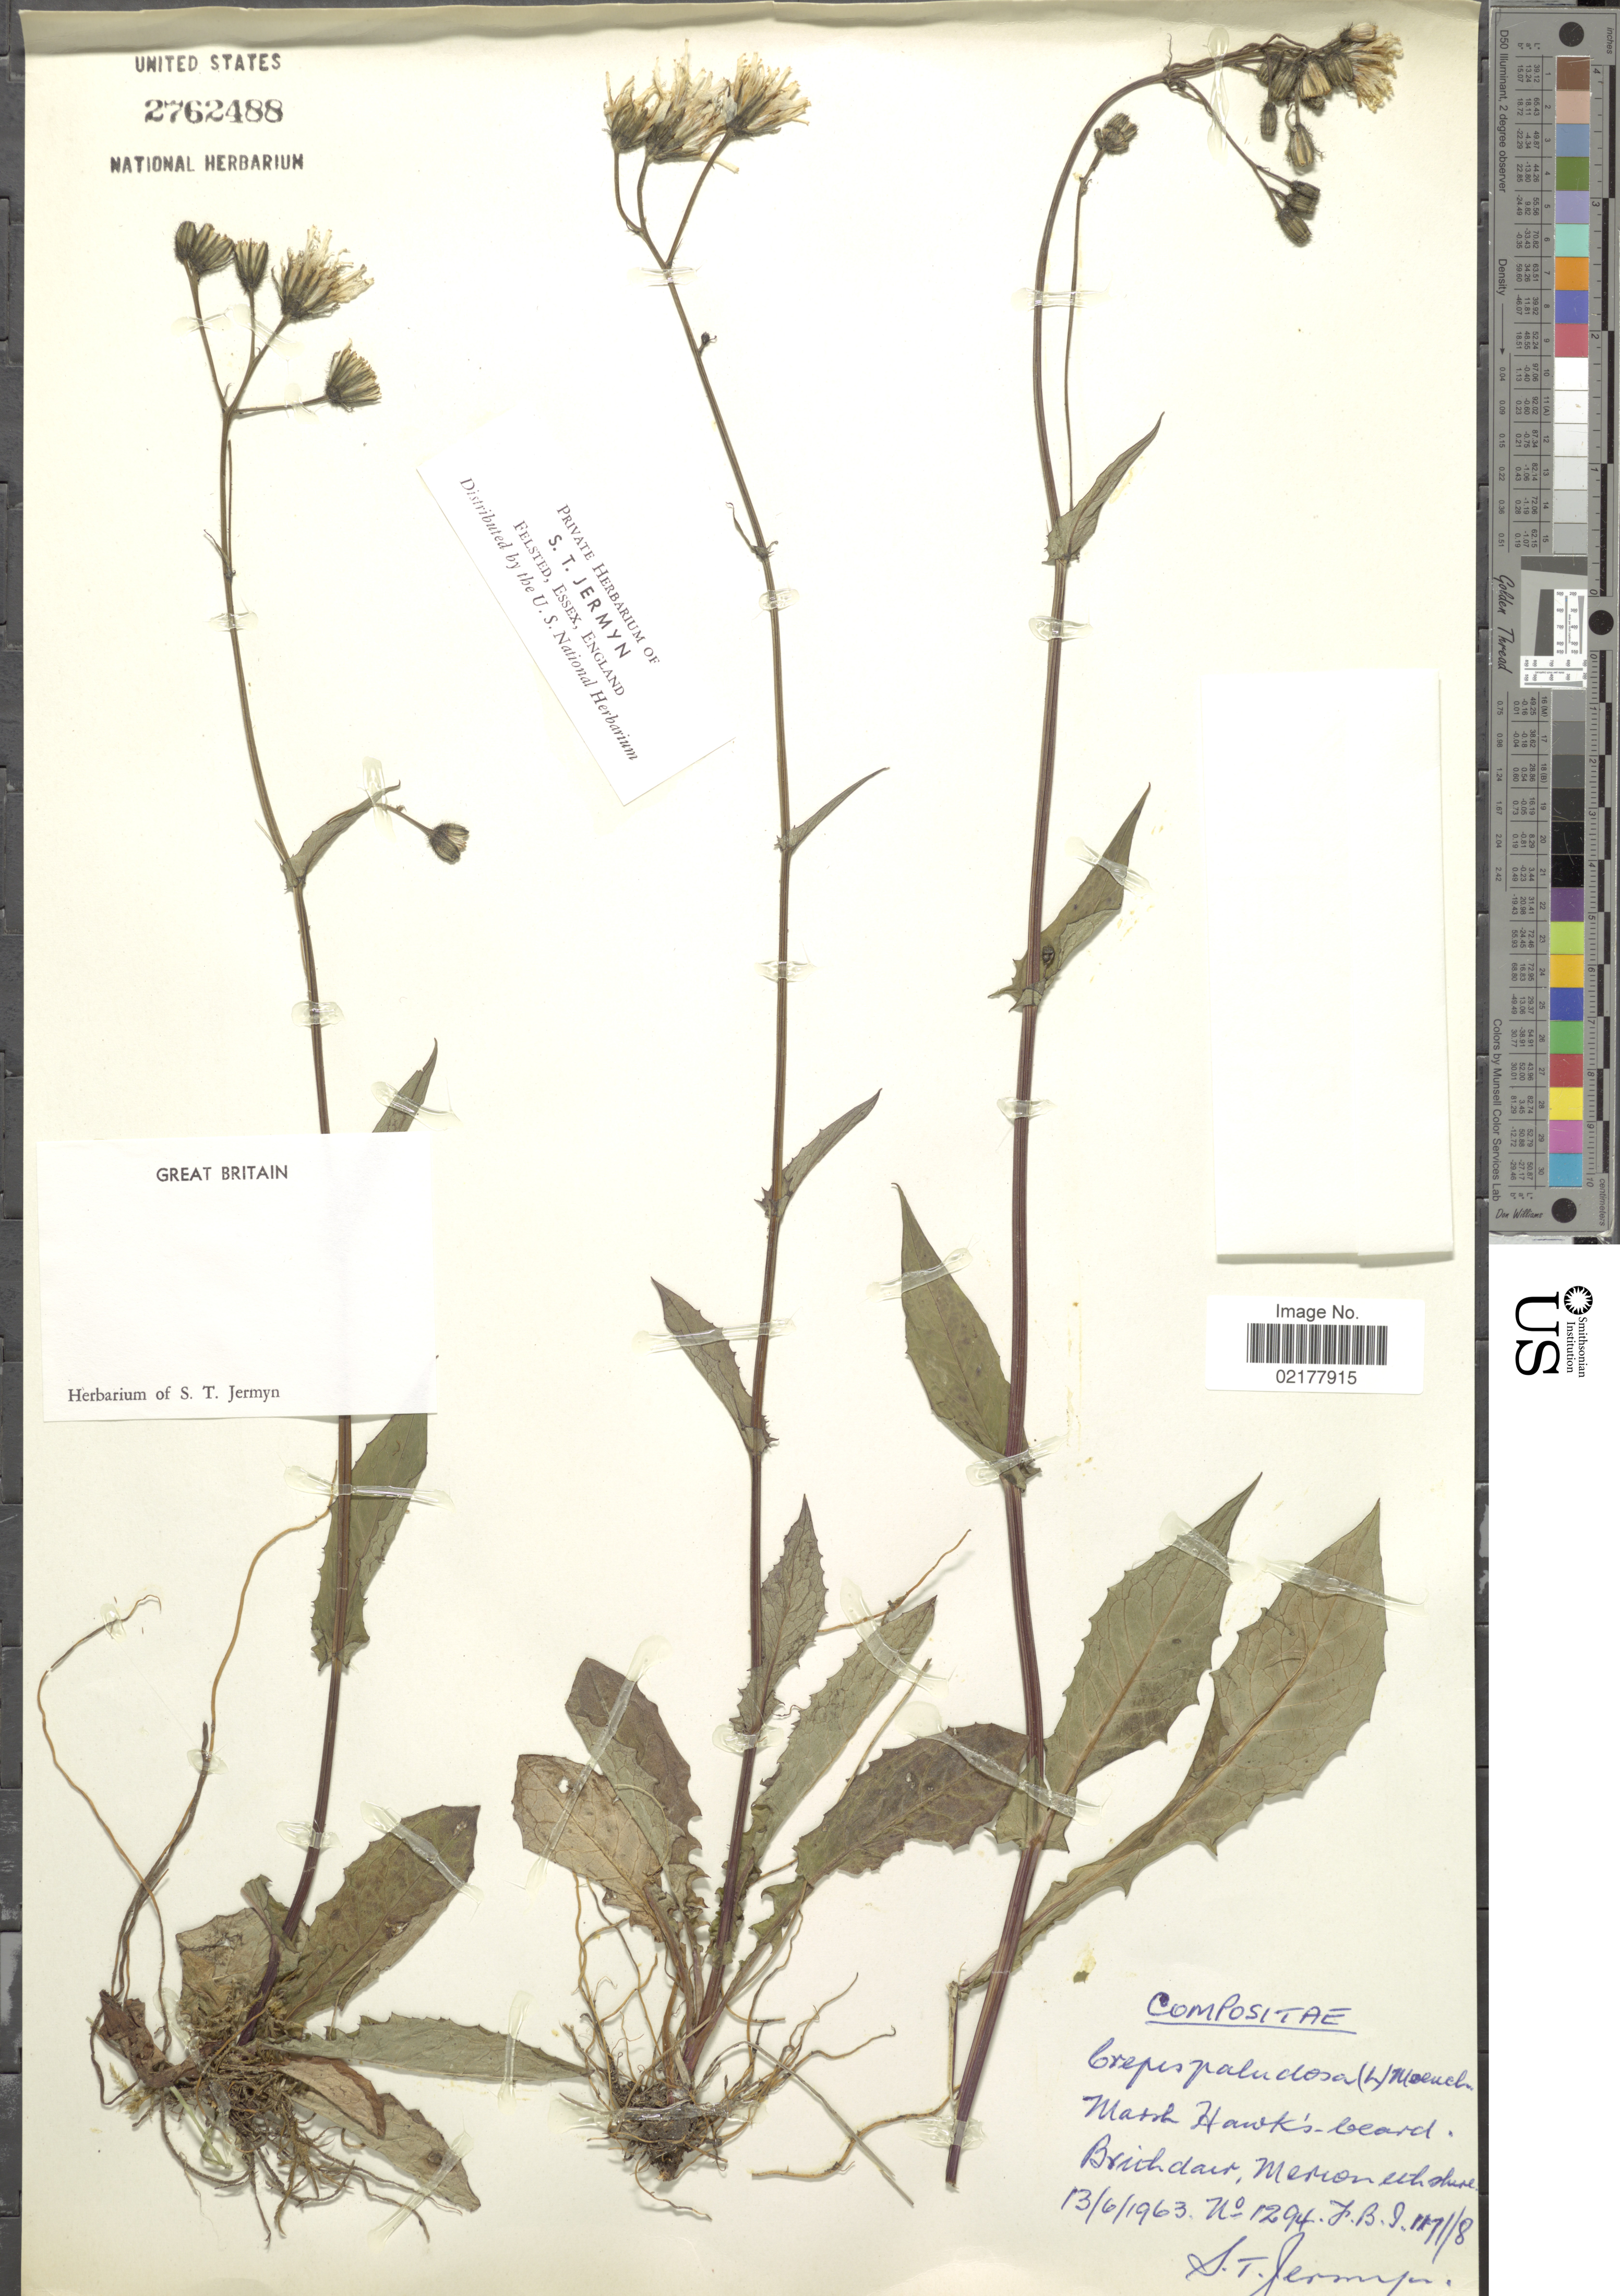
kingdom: Plantae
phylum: Tracheophyta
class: Magnoliopsida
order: Asterales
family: Asteraceae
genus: Crepis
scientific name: Crepis paludosa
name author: (L.) Moench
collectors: S. Jermyn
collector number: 1294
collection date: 1963-06-13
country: United Kingdom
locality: Brithdir, Monmouthshire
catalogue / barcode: US 2762488